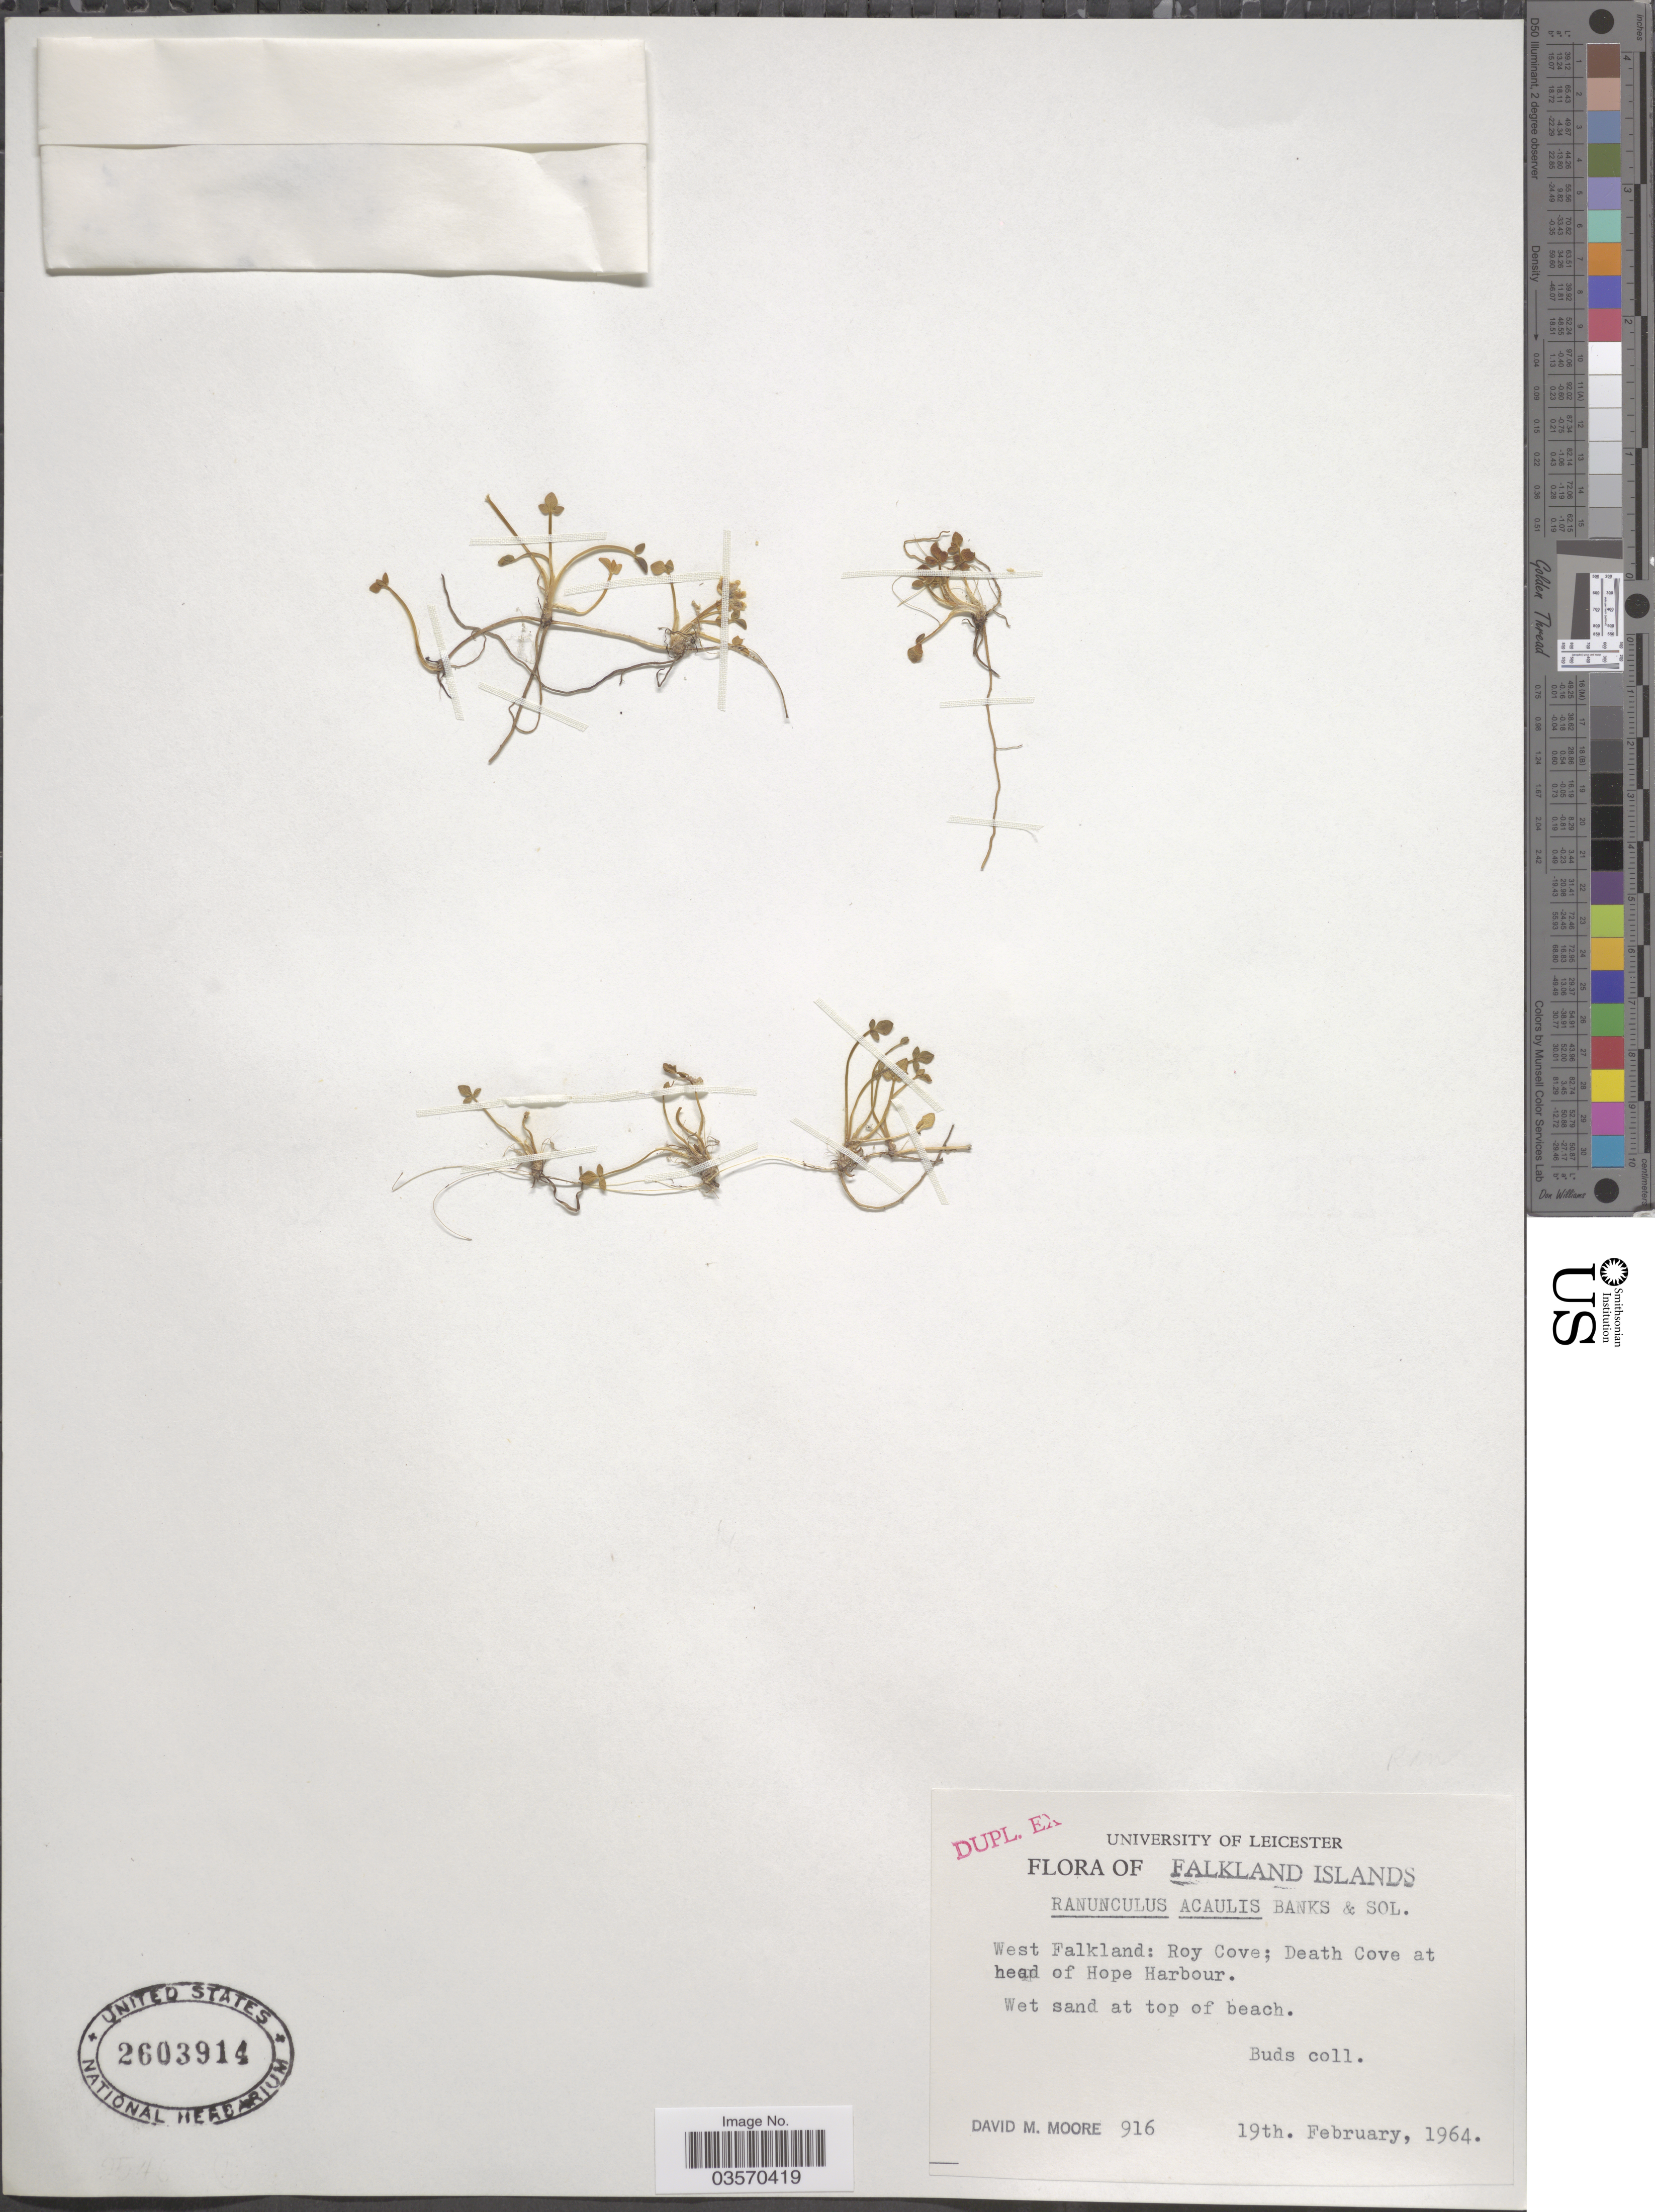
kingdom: Plantae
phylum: Tracheophyta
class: Magnoliopsida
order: Ranunculales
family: Ranunculaceae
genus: Ranunculus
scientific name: Ranunculus acaulis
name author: DC.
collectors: D. Moore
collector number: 916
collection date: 1964-02-19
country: Falkland Islands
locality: West Falkland: Roy Cove; Death Cove at head of Hope Harbour.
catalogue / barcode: US 2603914